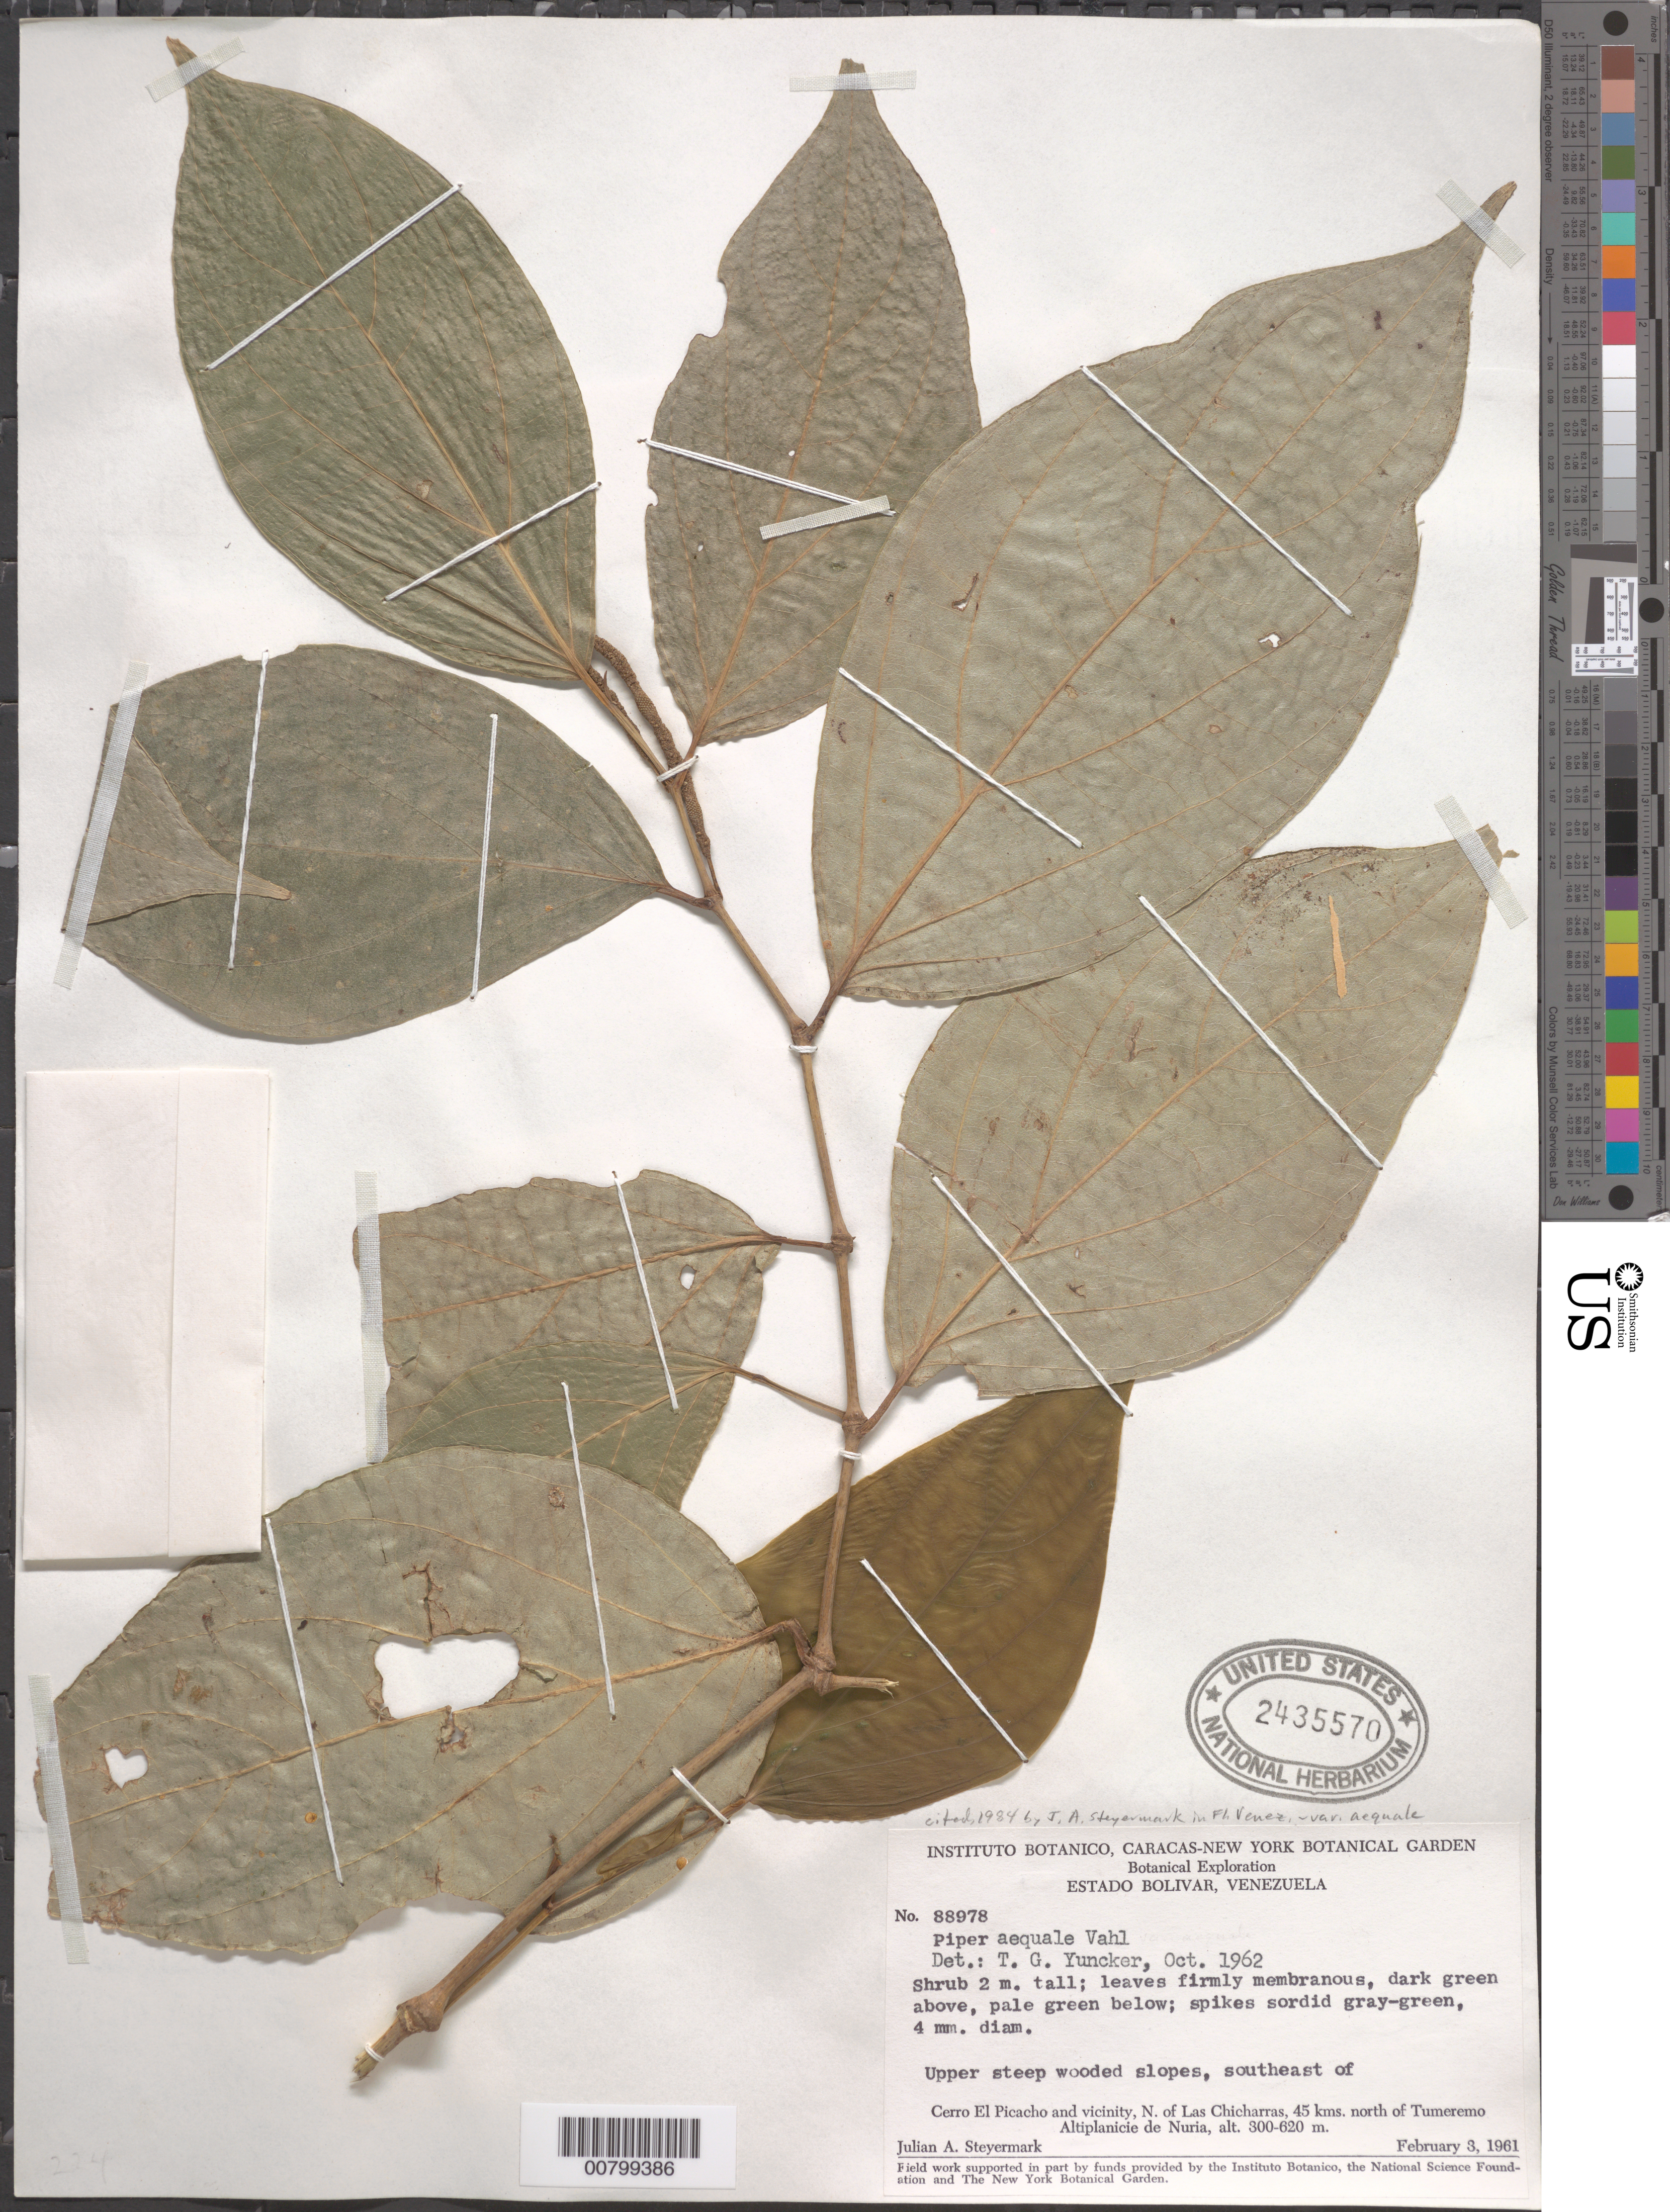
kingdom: Plantae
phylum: Tracheophyta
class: Magnoliopsida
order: Piperales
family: Piperaceae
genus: Piper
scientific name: Piper aequale var. aequale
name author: Vahl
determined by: Steyermark, Julian A., (VEN)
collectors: J. Steyermark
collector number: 88978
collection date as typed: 3-Feb-61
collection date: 1961-02-03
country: Venezuela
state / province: Bolívar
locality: Cerro El Picacho, N of Las Chicharras, 45 km N of Tumeremo, Altiplanicie de Nuria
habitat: Upper steep wooded slopes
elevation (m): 300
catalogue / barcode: US 2435570